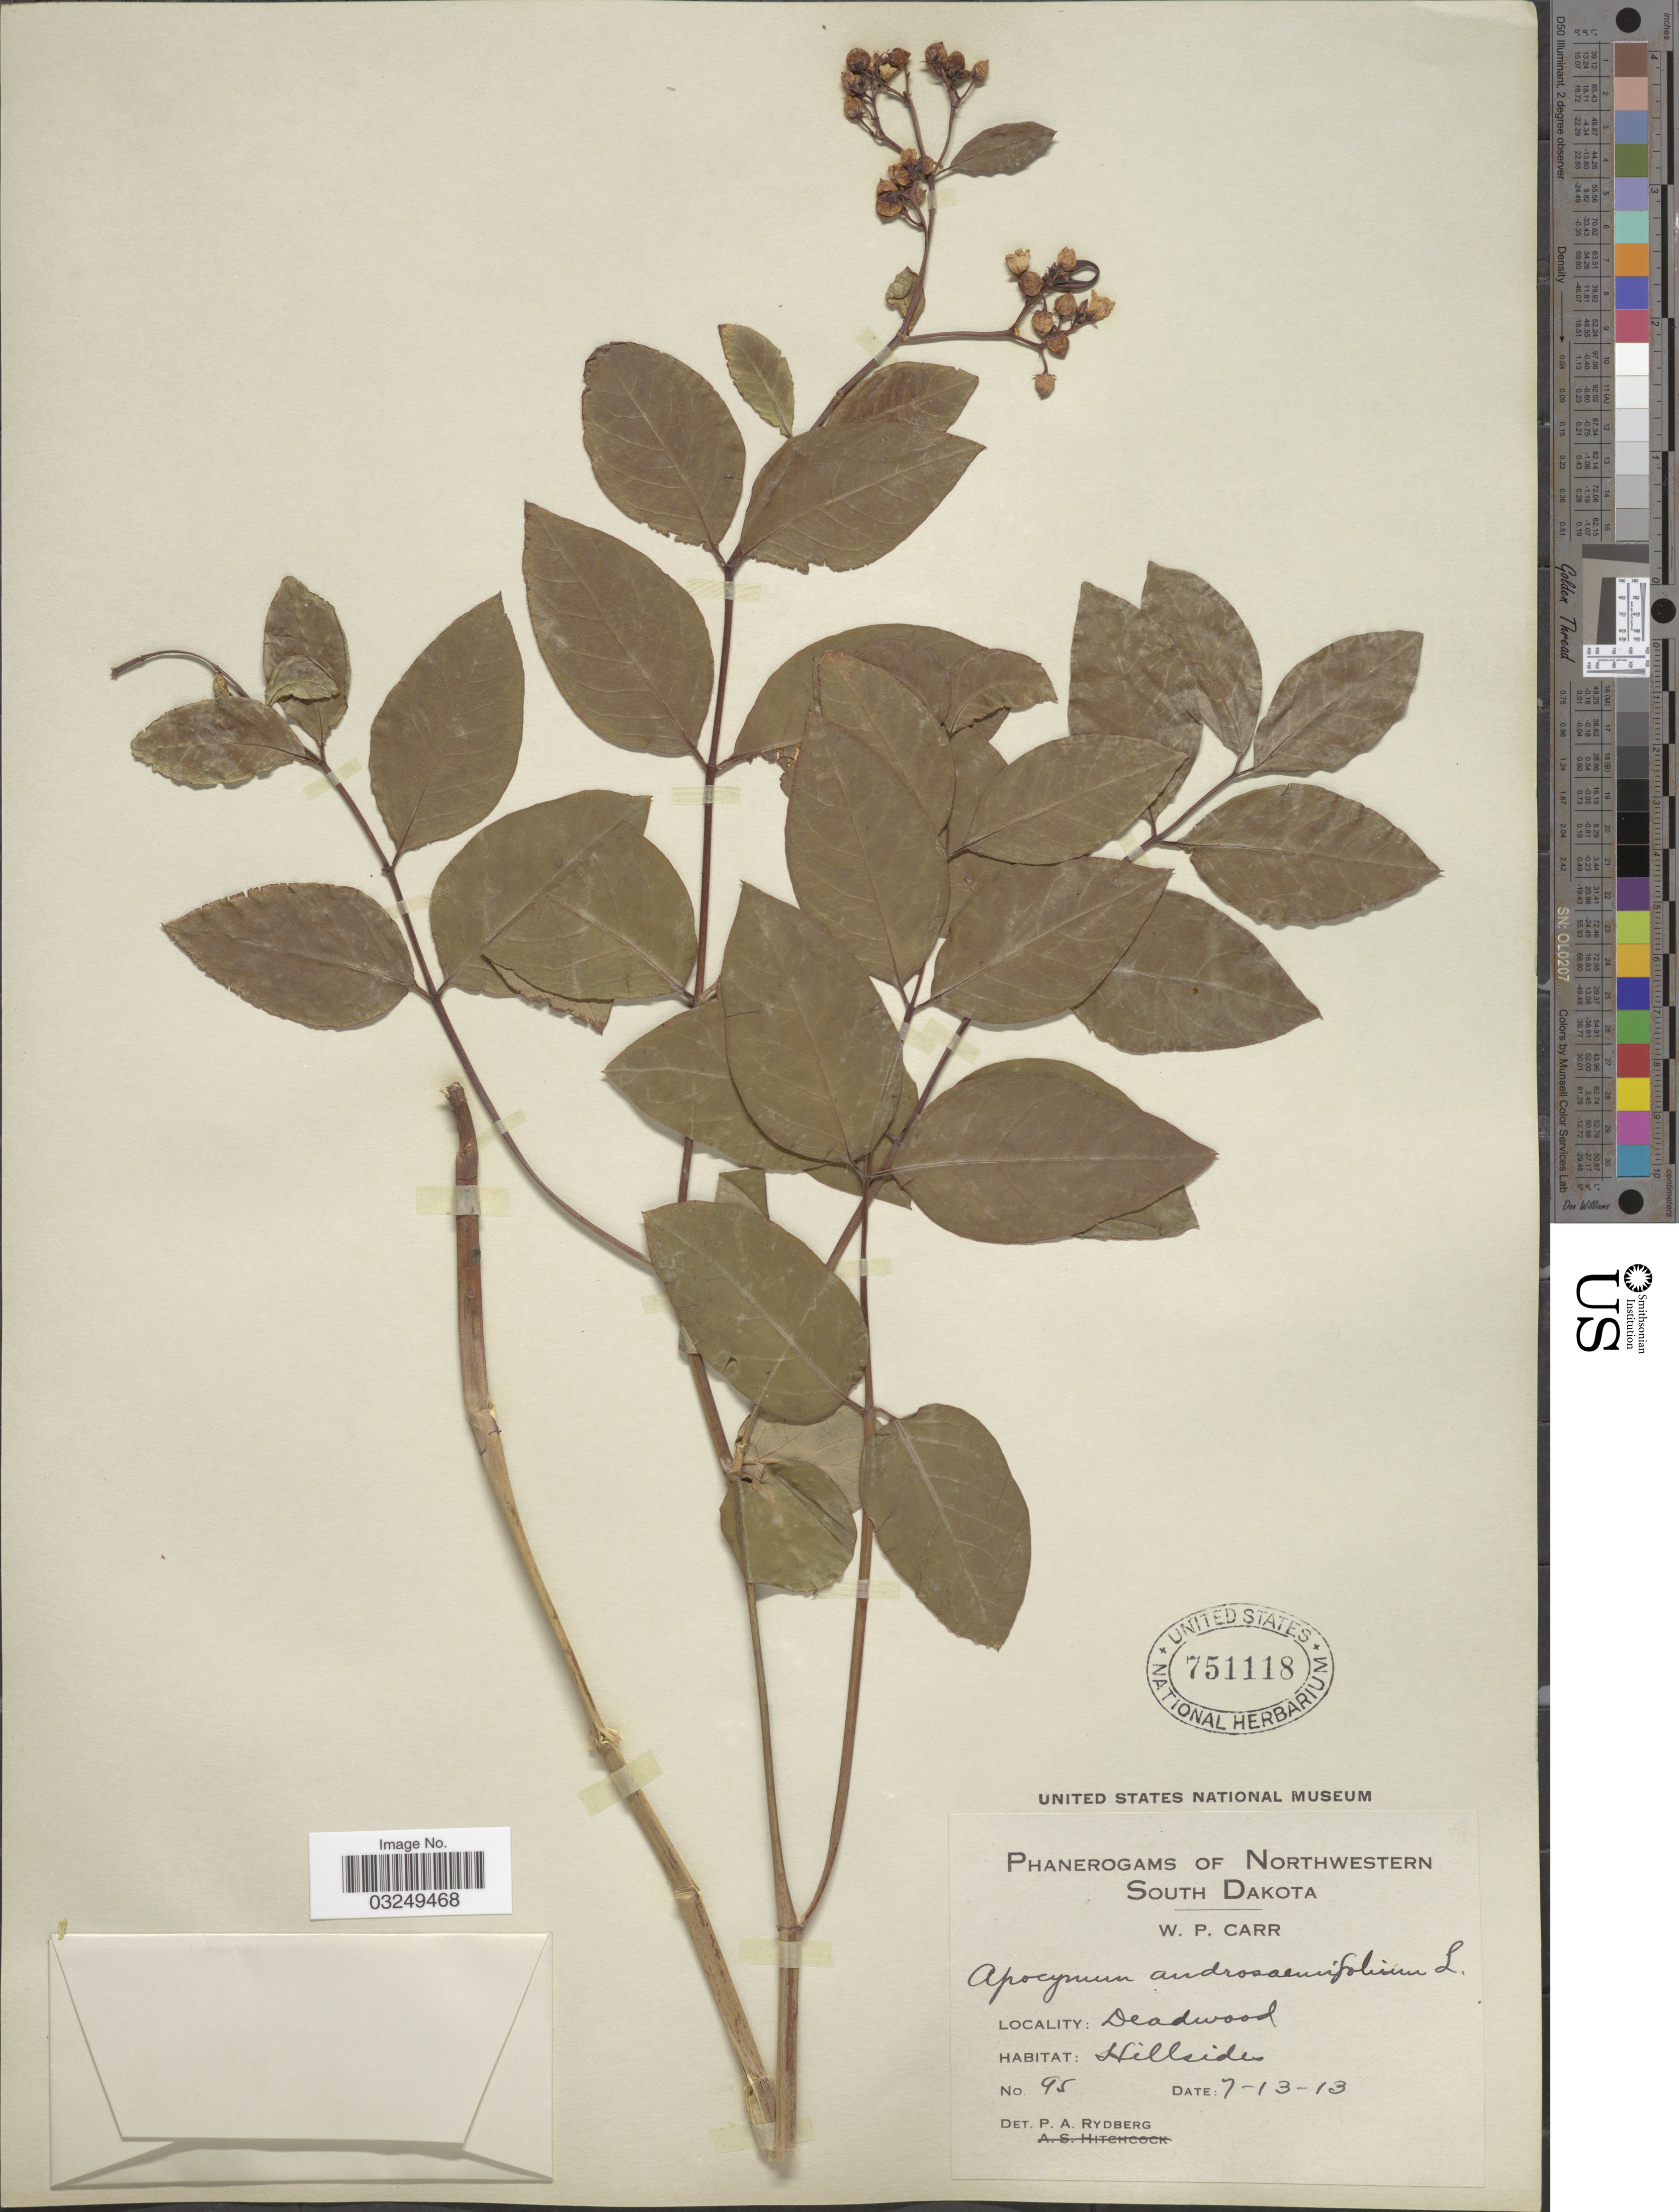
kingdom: Plantae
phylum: Tracheophyta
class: Magnoliopsida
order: Gentianales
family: Apocynaceae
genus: Apocynum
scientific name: Apocynum androsaemifolium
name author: L.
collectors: W. Carr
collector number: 95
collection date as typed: Transcribed d/m/y: 13/7/13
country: United States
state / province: South Dakota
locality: Northwestern South Dakota. Deadwood.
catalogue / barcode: US 751118